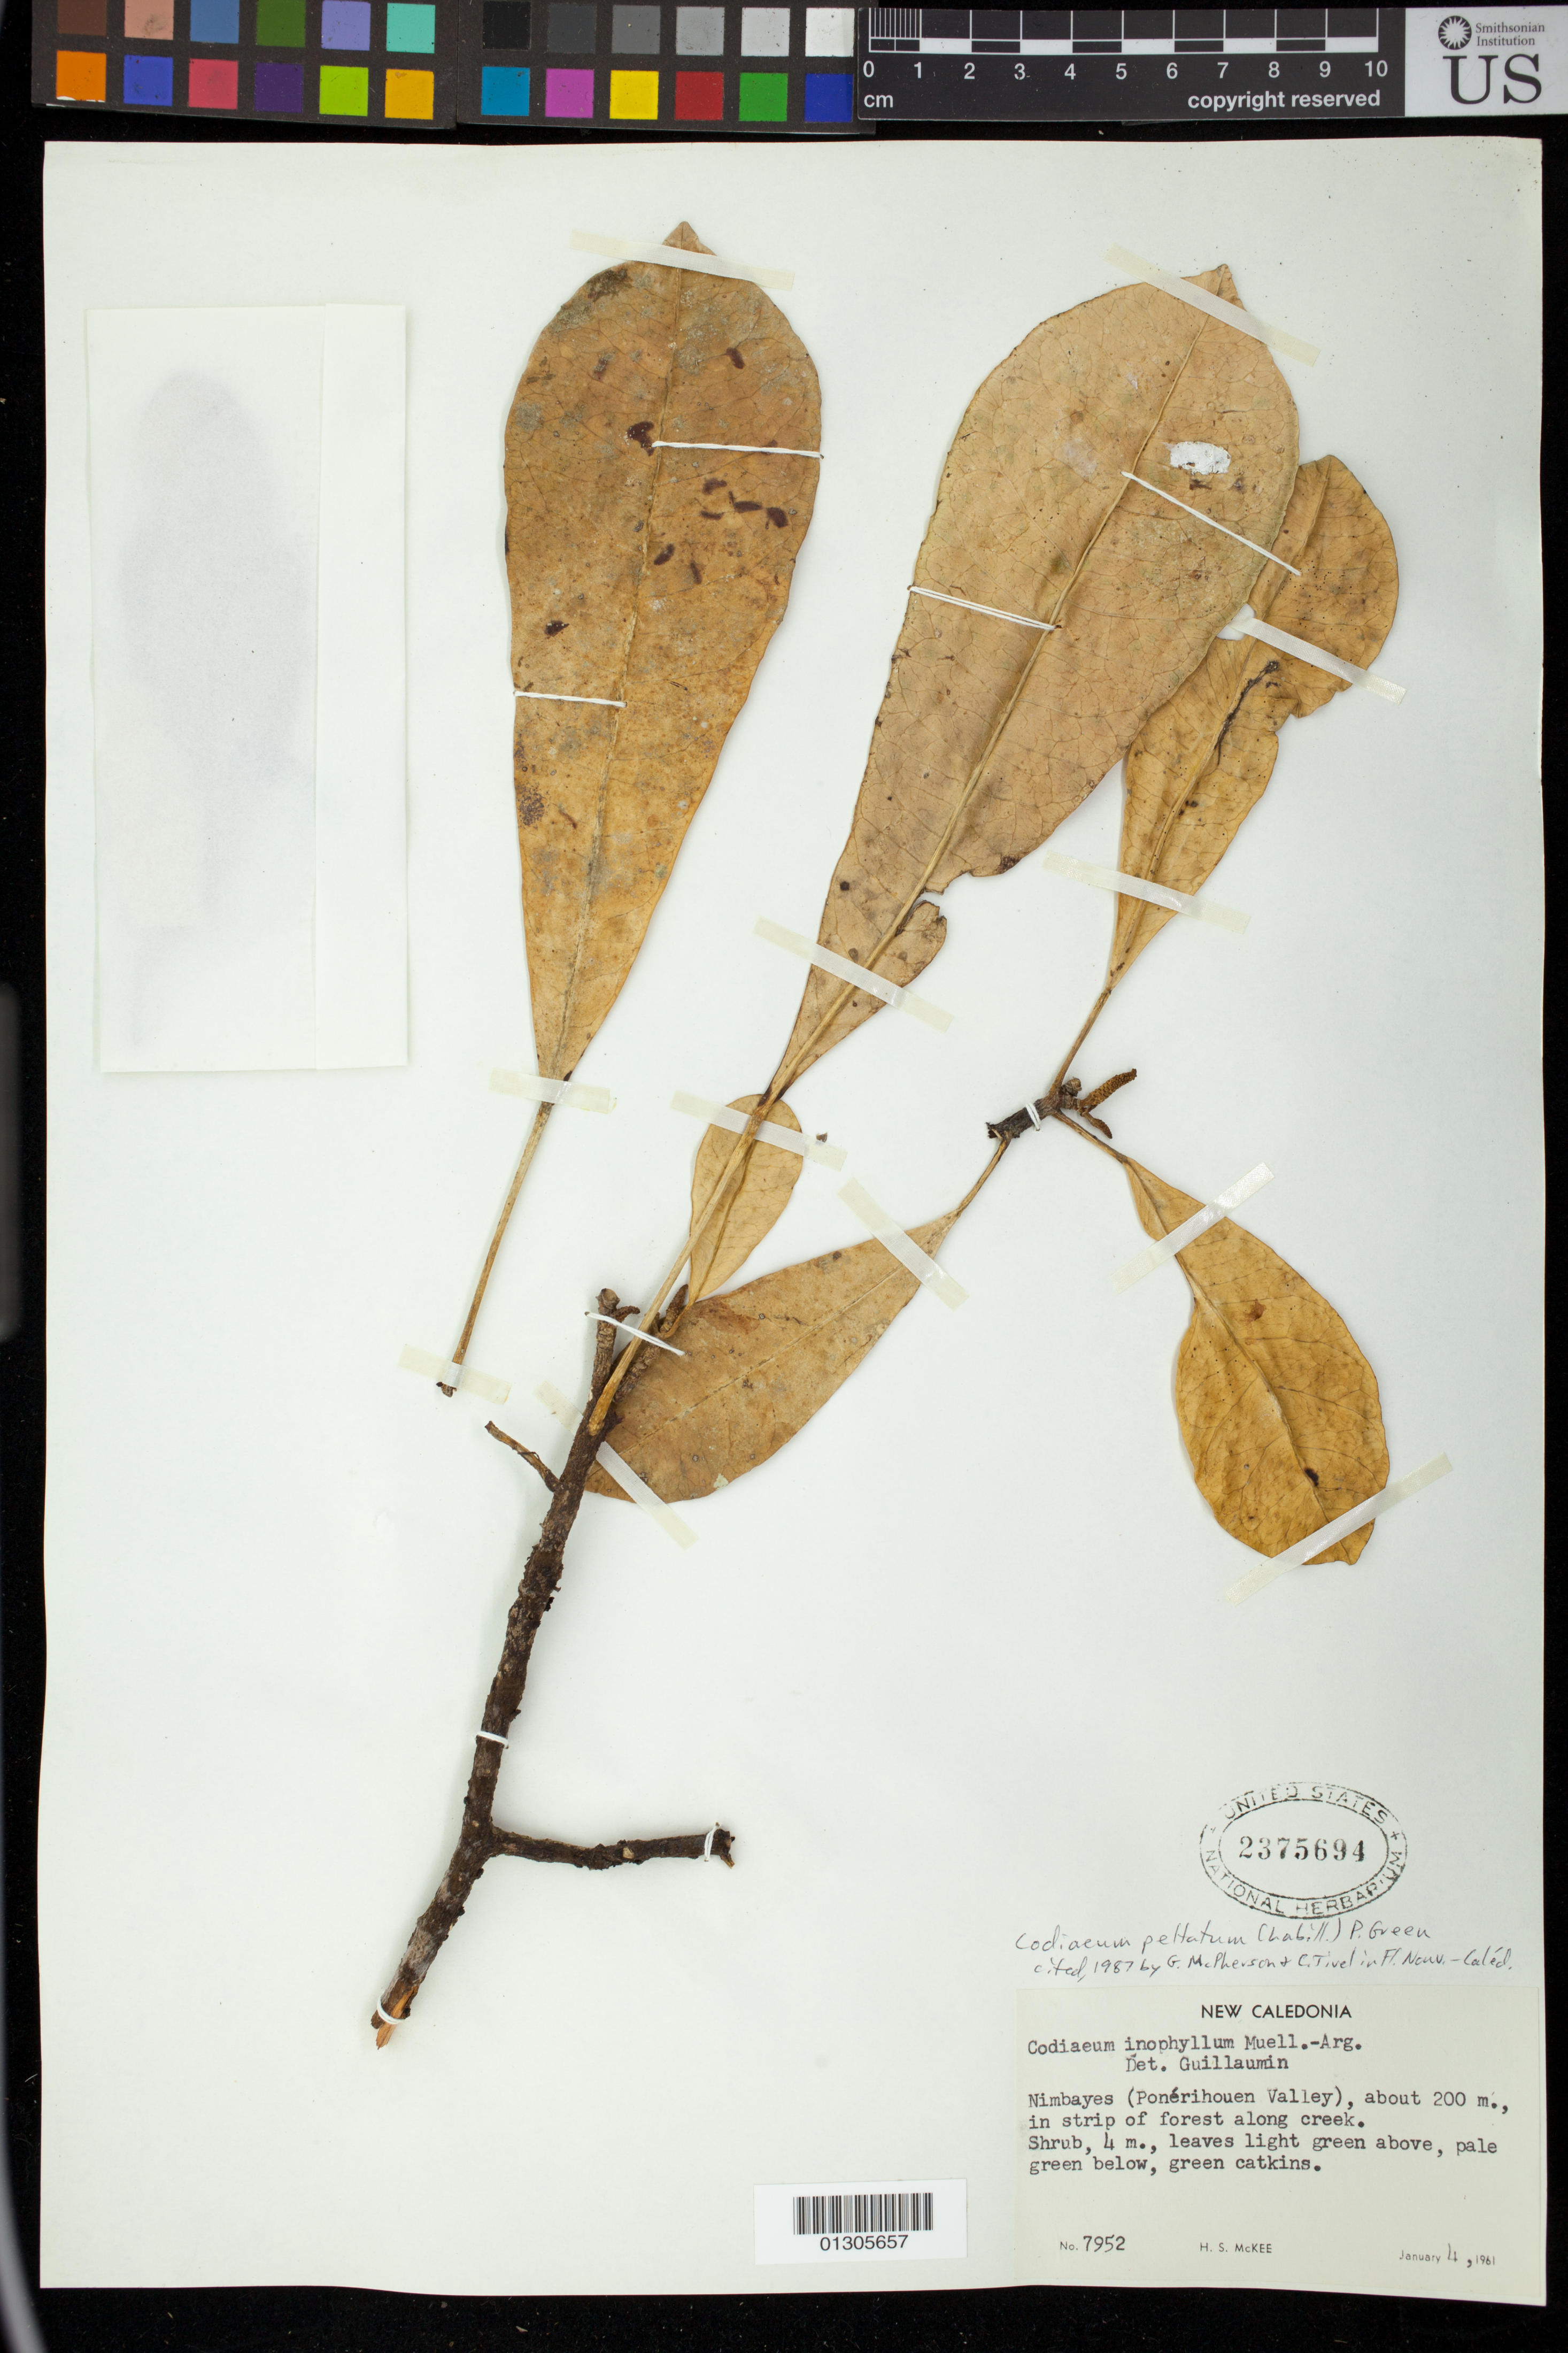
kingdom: Plantae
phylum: Tracheophyta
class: Magnoliopsida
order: Malpighiales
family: Euphorbiaceae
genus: Codiaeum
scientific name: Codiaeum peltatum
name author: P.S. Green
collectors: H. S. McKee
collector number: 7952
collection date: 1961-01-04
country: New Caledonia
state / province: North Province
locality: Nimbayes [Nimbaye](Ponerihouen Valley) in strip of forest along creek.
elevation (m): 200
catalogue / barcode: US 2375694